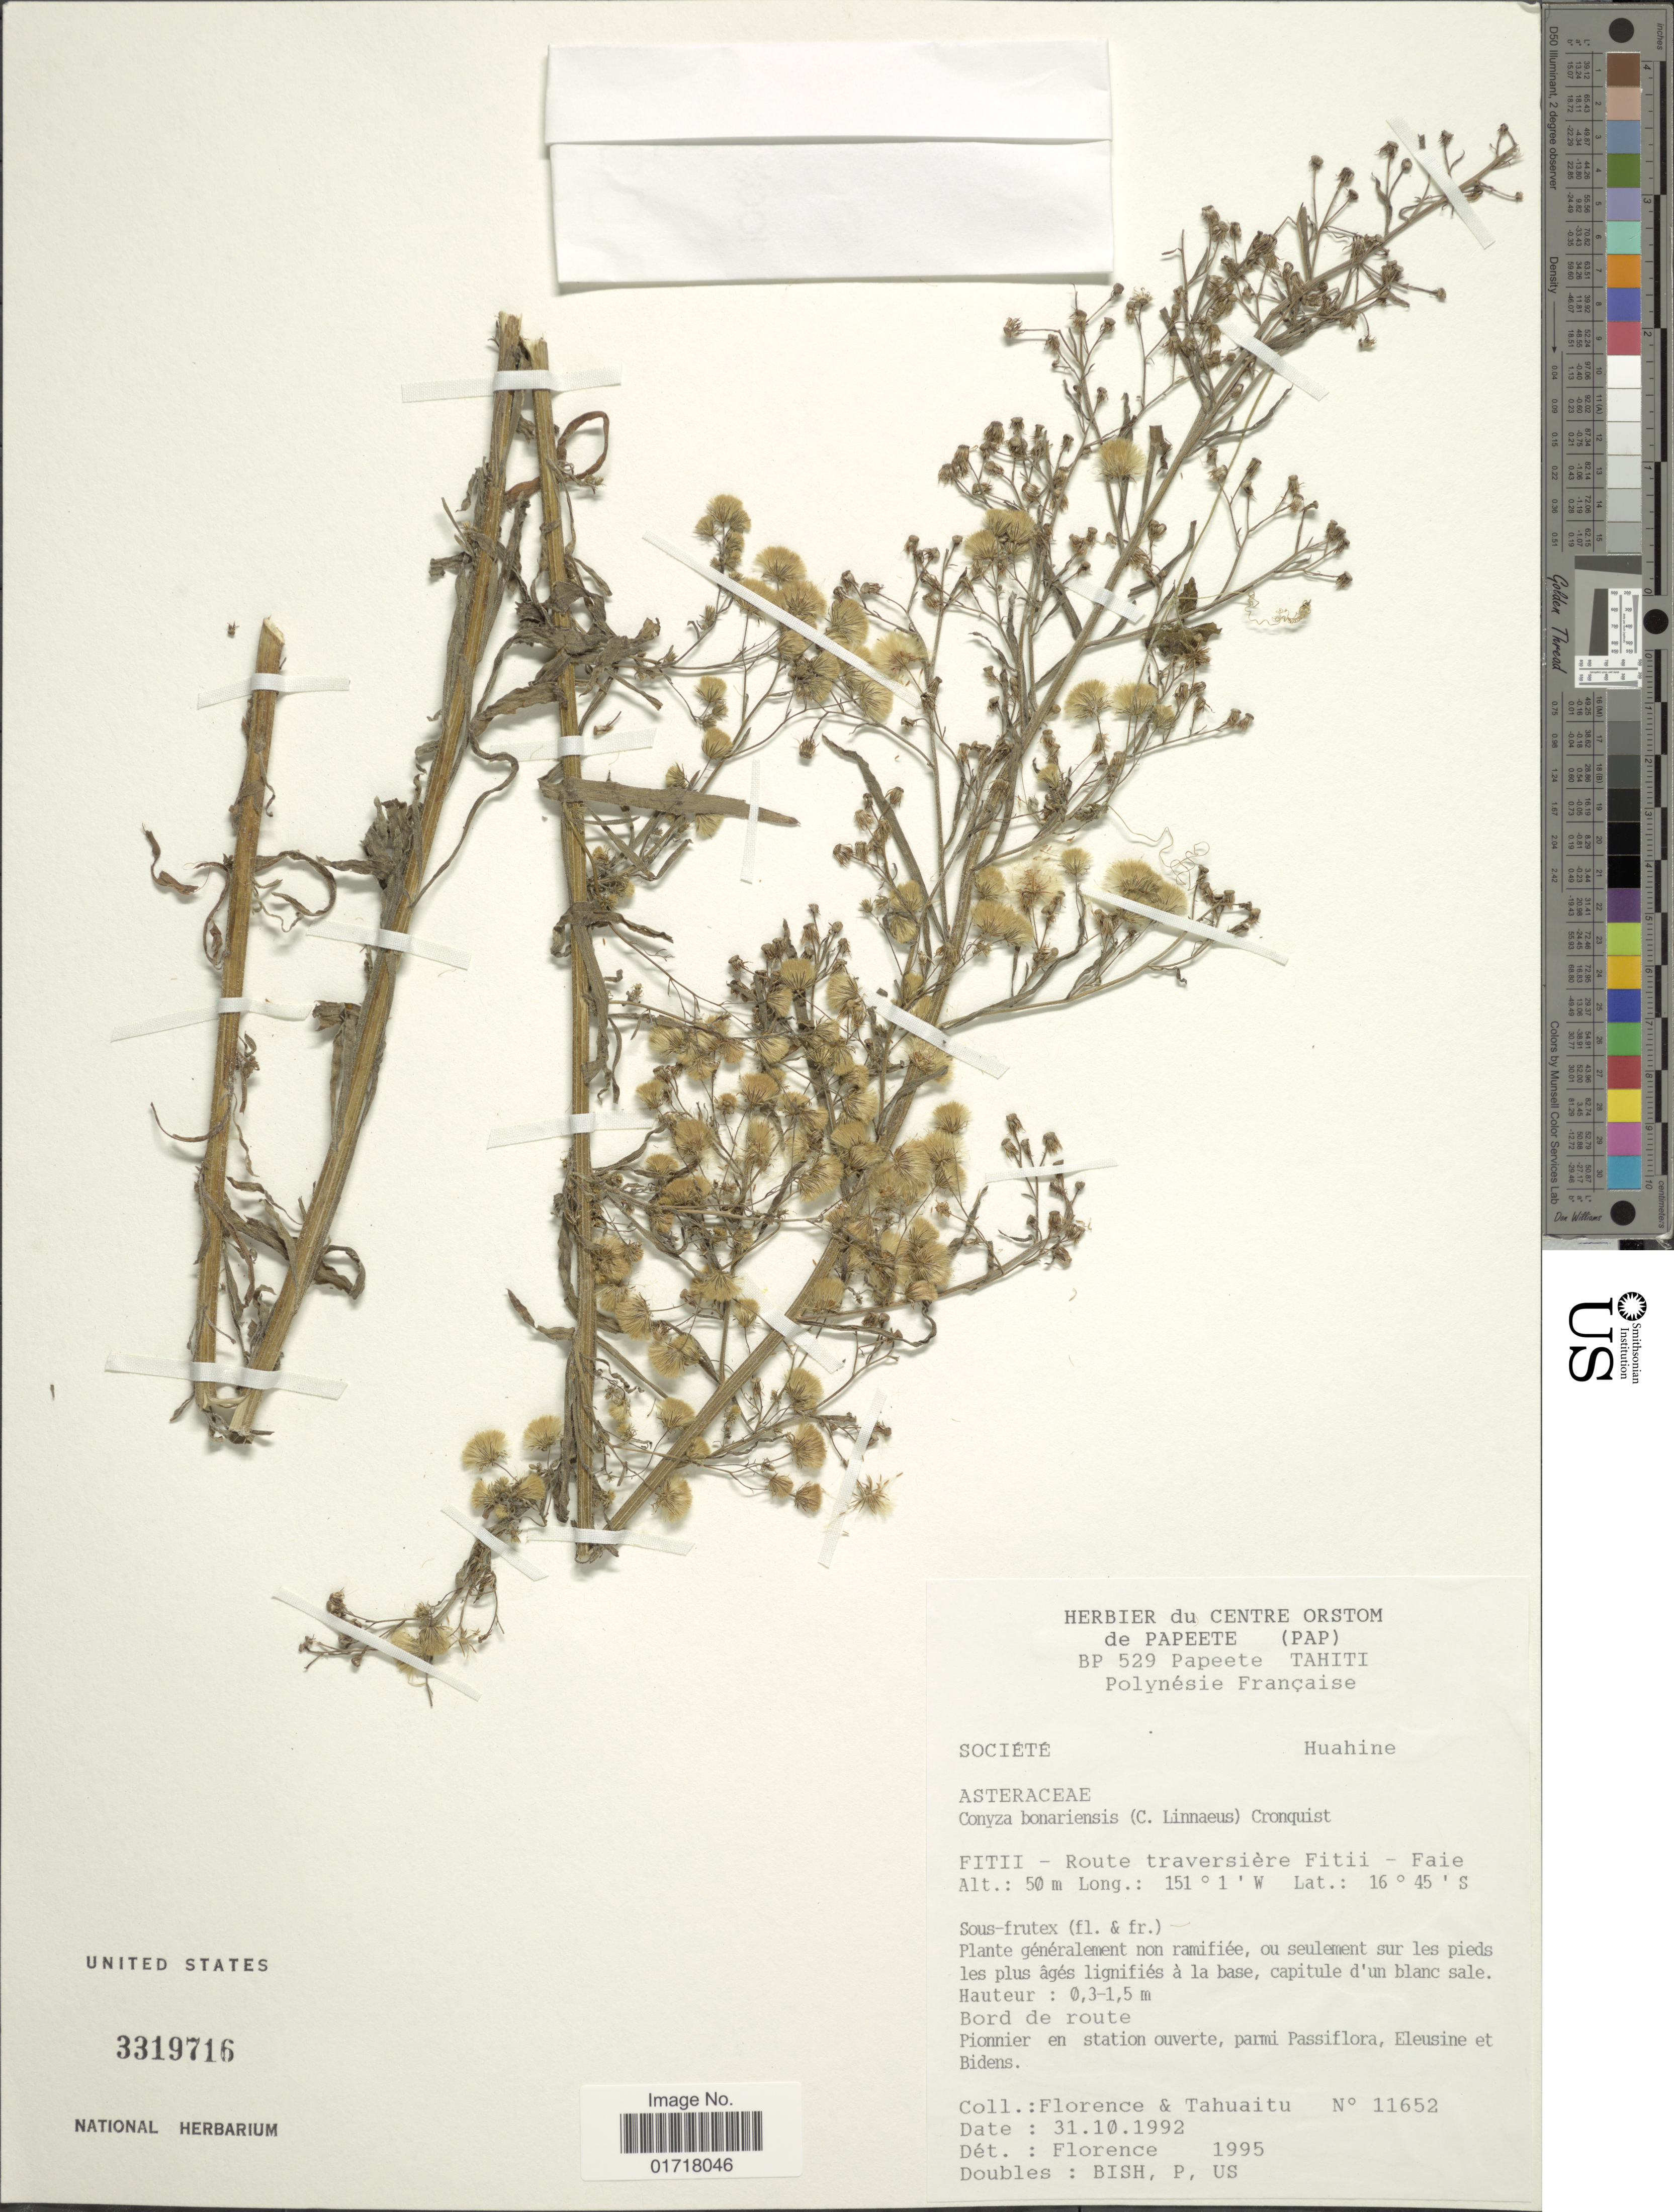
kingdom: Plantae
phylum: Tracheophyta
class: Magnoliopsida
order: Asterales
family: Asteraceae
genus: Erigeron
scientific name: Erigeron bonariensis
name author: L.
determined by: Wagner, W. L., (BOT), Smithsonian Institution - National Museum of Natural History (UNITED STATES)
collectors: -. Florence & -. Tahuaitu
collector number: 11652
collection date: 1992-10-31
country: French Polynesia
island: Huahine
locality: Fitii, Route traversiere Fitti, Faie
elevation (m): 50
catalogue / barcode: US 3319716